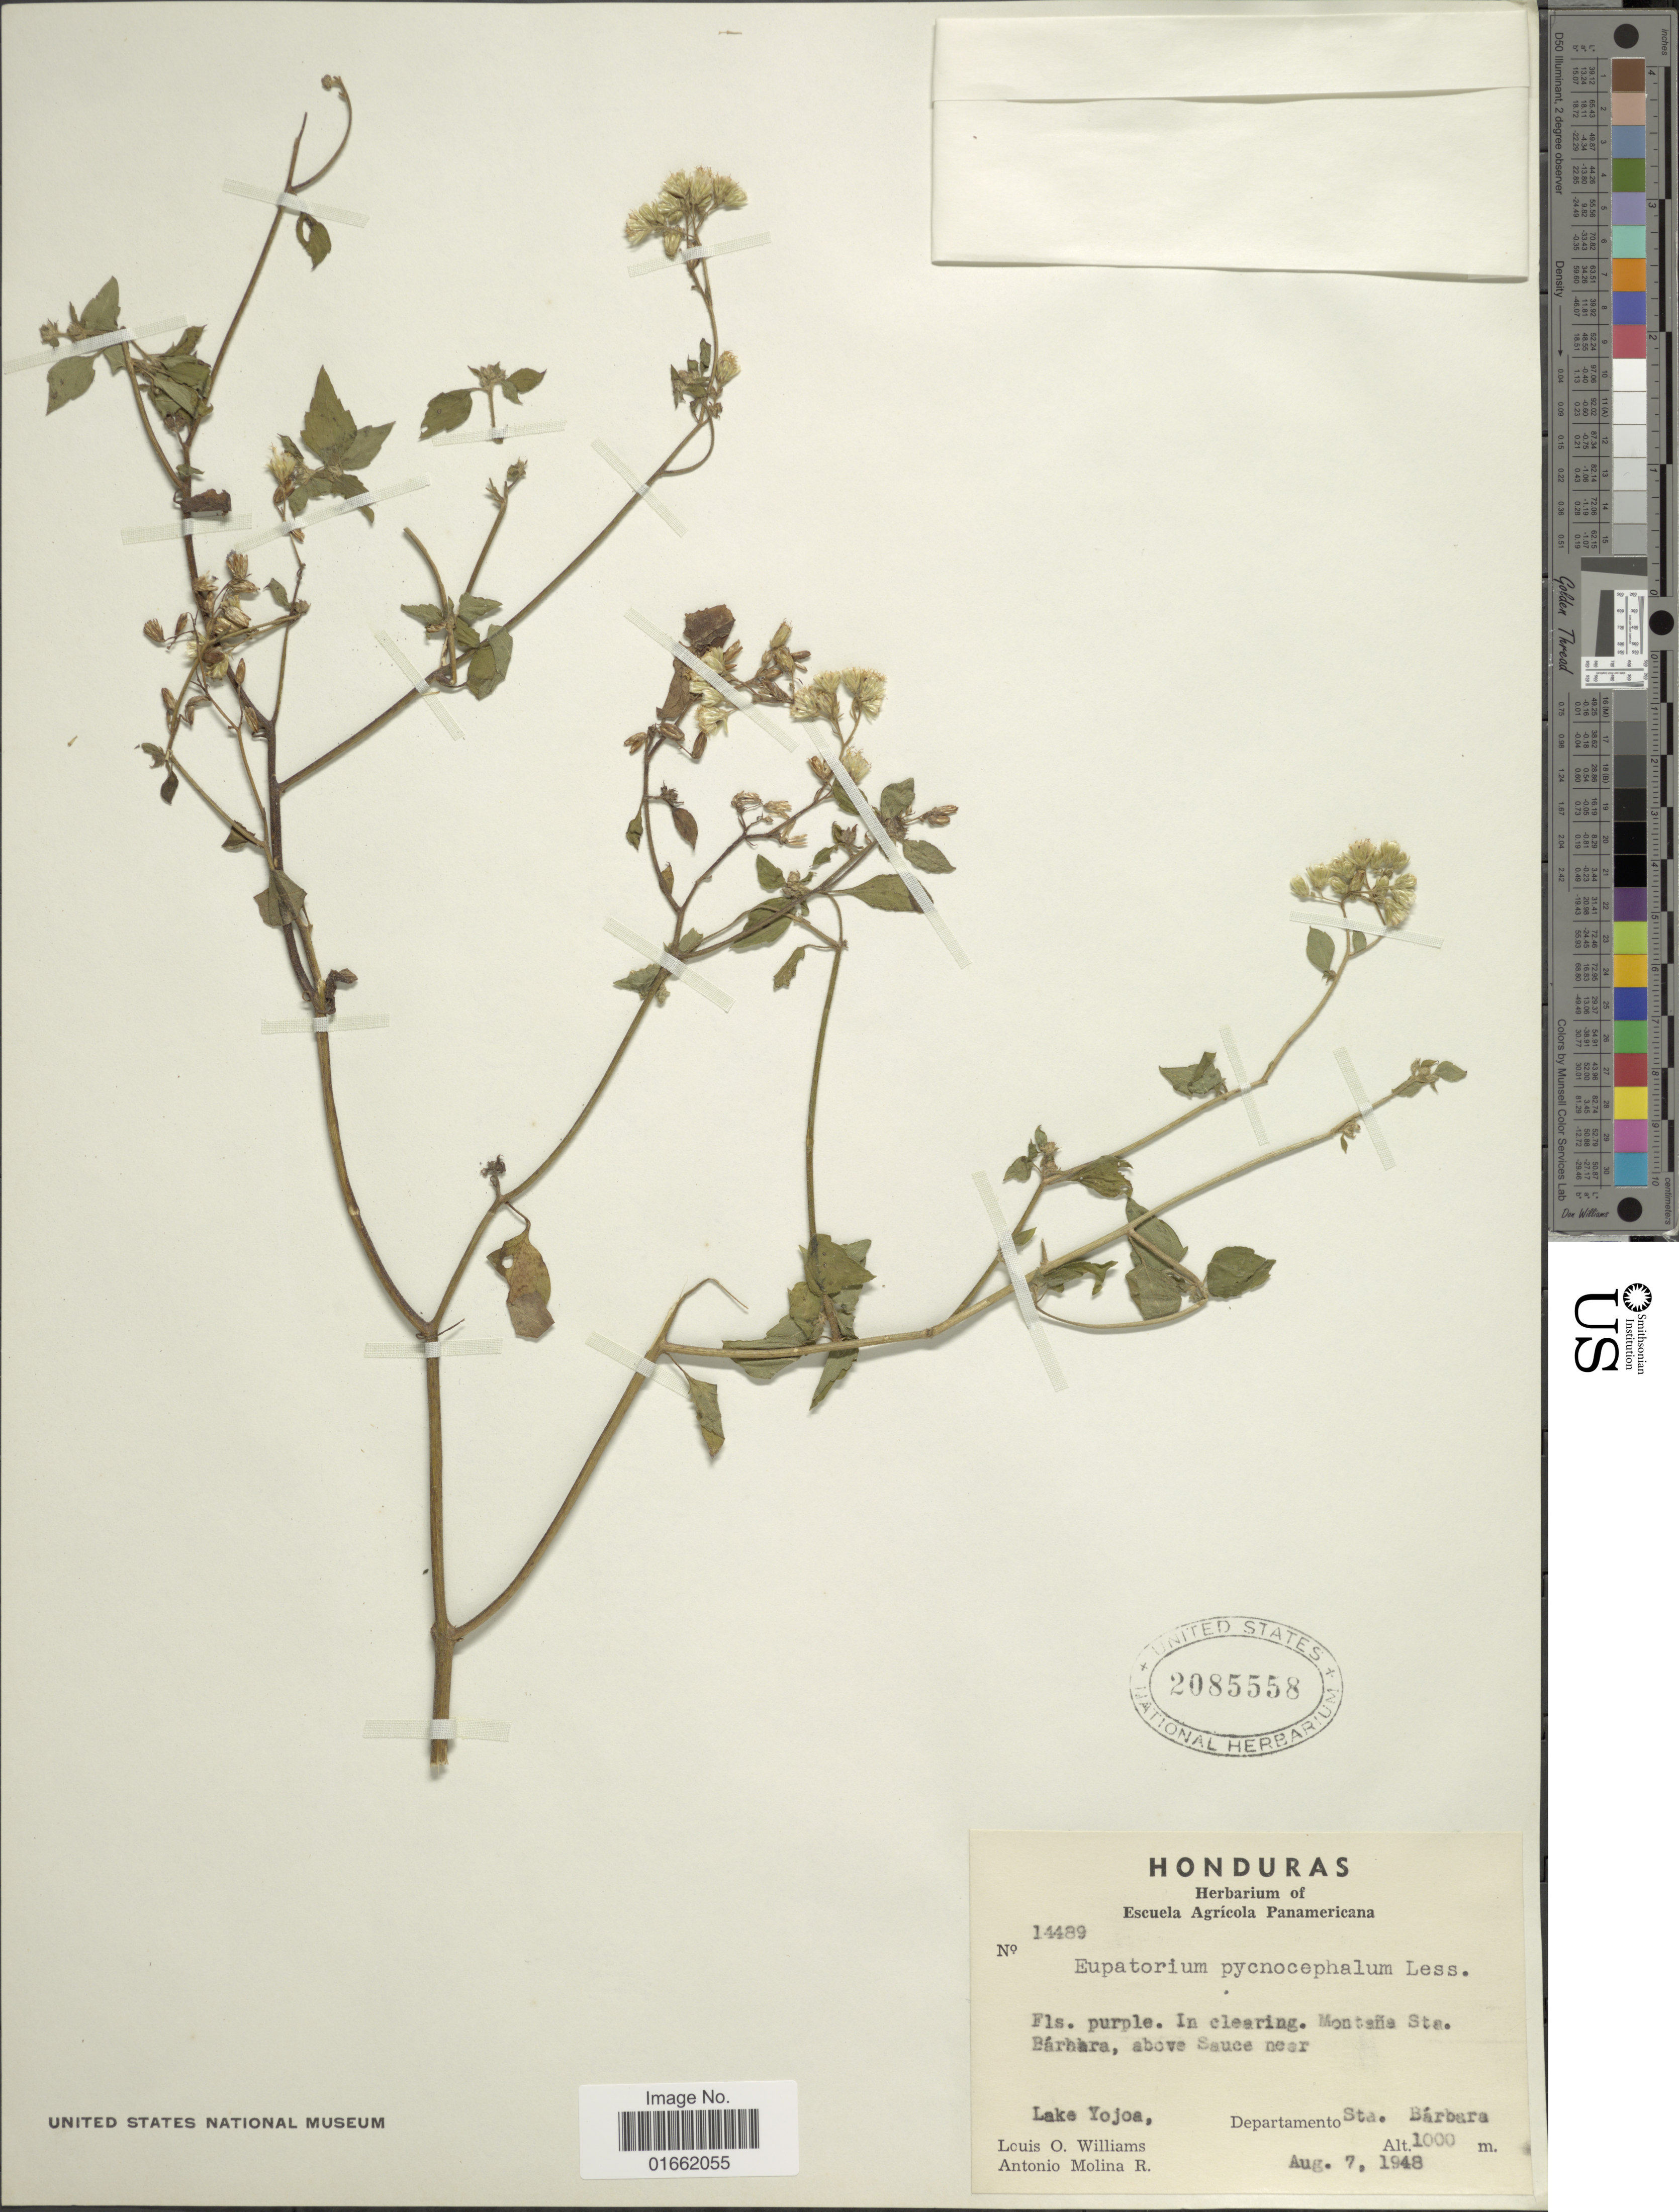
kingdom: Plantae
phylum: Tracheophyta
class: Magnoliopsida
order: Asterales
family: Asteraceae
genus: Fleischmannia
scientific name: Fleischmannia pycnocephaloides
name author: (B.L. Rob.) R.M. King & H. Rob.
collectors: L. O. Williams & A. Molina R.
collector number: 14489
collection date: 1948-08-07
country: Honduras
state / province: Santa Bárbara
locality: Montaña Sta. Bárbara, above Sauce near Lake Yojoa, Departamento Sta. Bárbara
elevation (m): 1000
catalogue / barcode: US 2085558